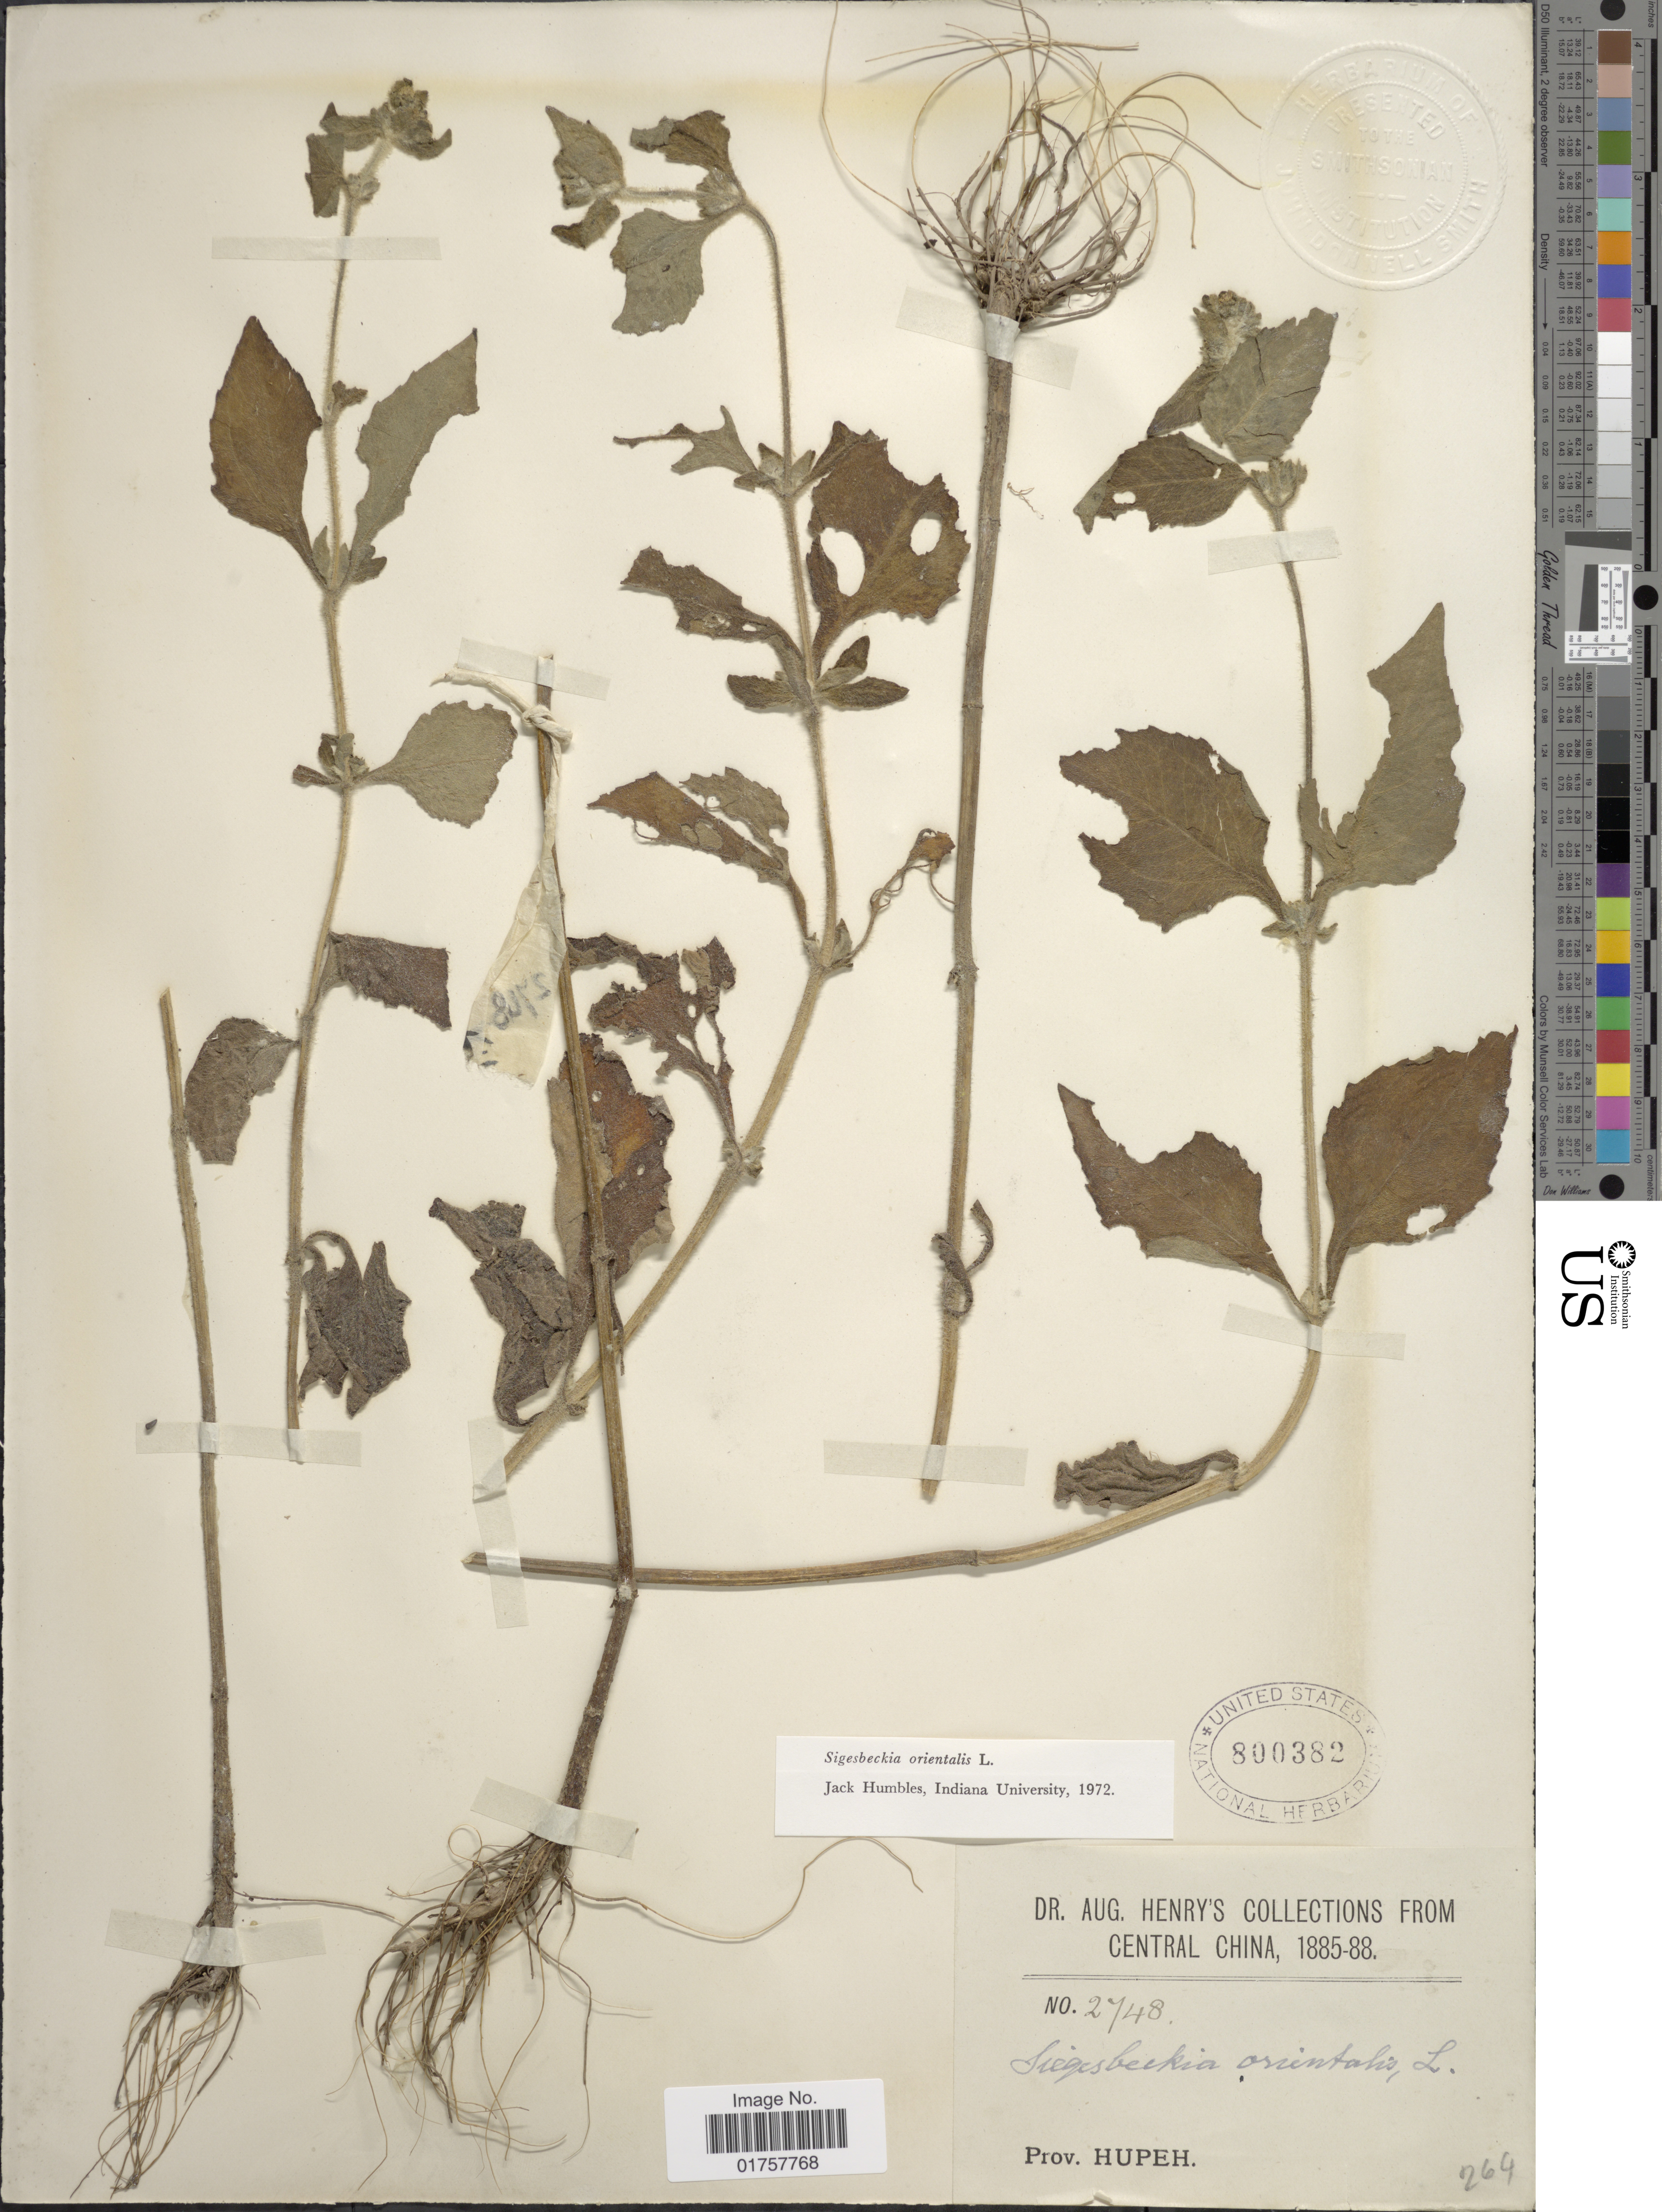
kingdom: Plantae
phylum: Tracheophyta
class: Magnoliopsida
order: Asterales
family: Asteraceae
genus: Sigesbeckia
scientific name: Sigesbeckia orientalis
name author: L.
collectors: A. Henry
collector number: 2748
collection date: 1885/1888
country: China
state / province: Hubei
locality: Central China. Prov. Hupeh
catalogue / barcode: US 800382